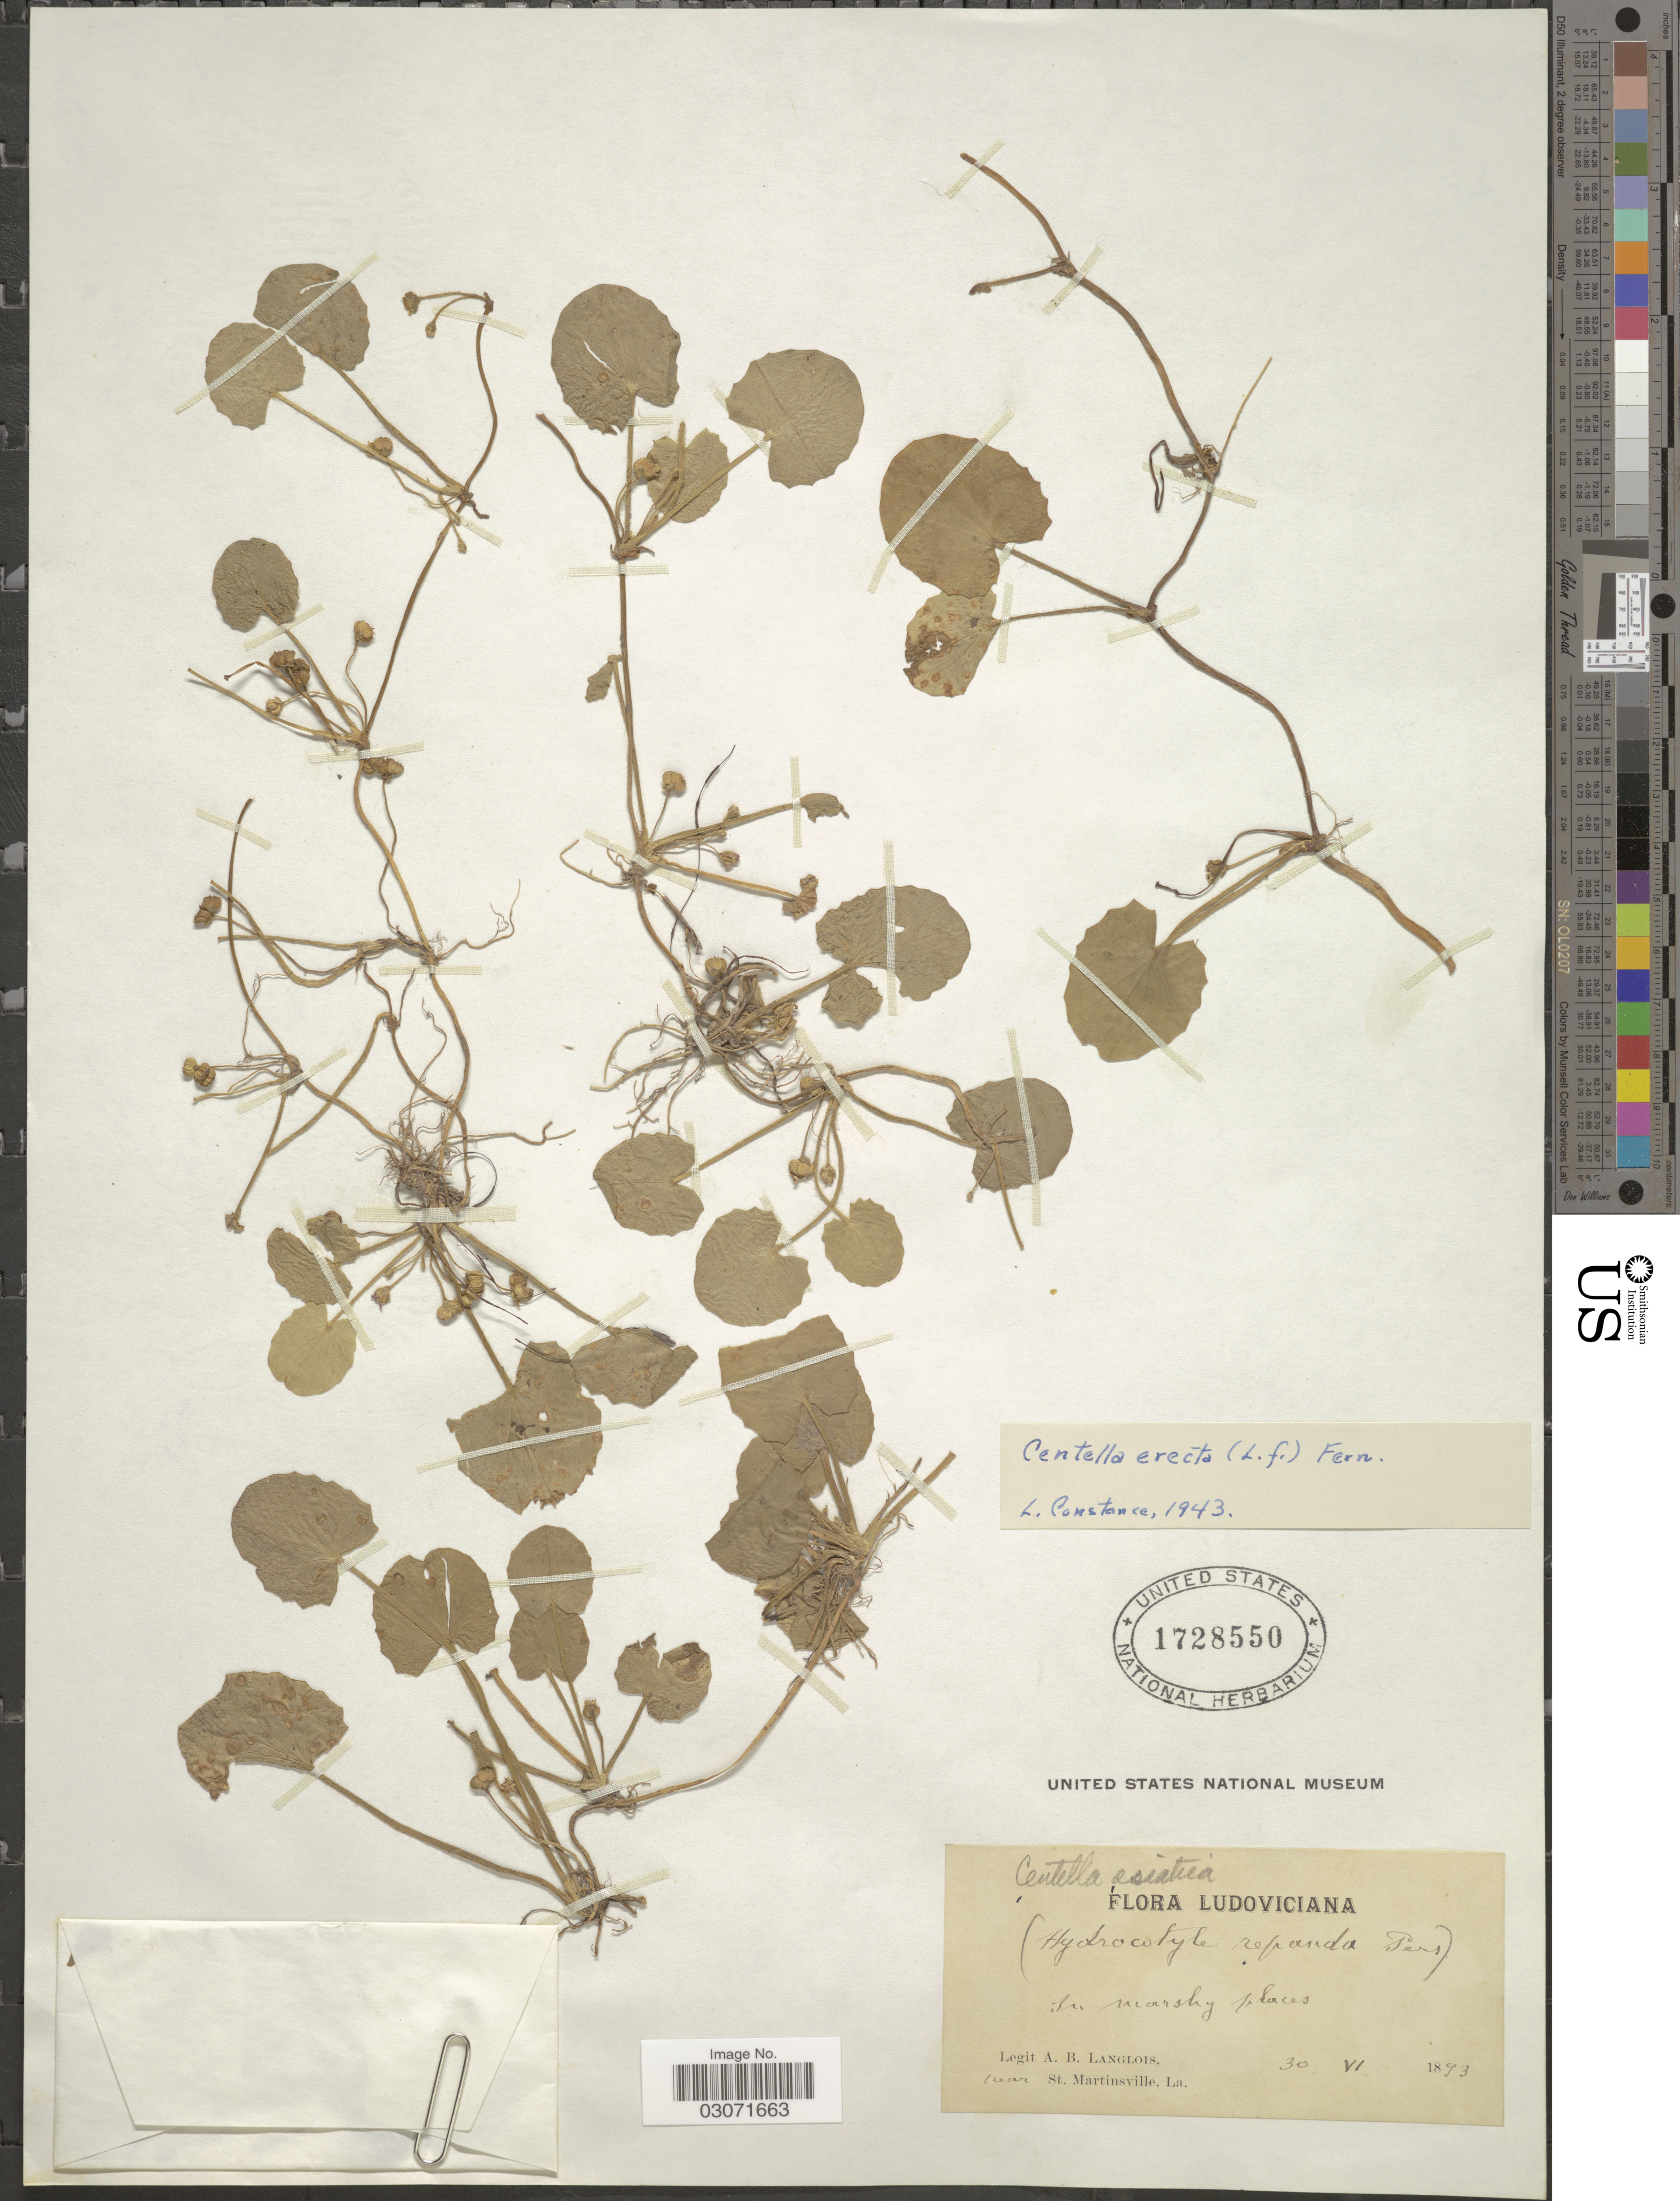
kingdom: Plantae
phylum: Tracheophyta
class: Magnoliopsida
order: Apiales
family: Apiaceae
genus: Centella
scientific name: Centella erecta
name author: (L. f.) Fernald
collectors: A. Langlois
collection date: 1893-06-30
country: United States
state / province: Louisiana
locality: Ludoviciana. Near St. Martinsville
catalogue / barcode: US 1728550